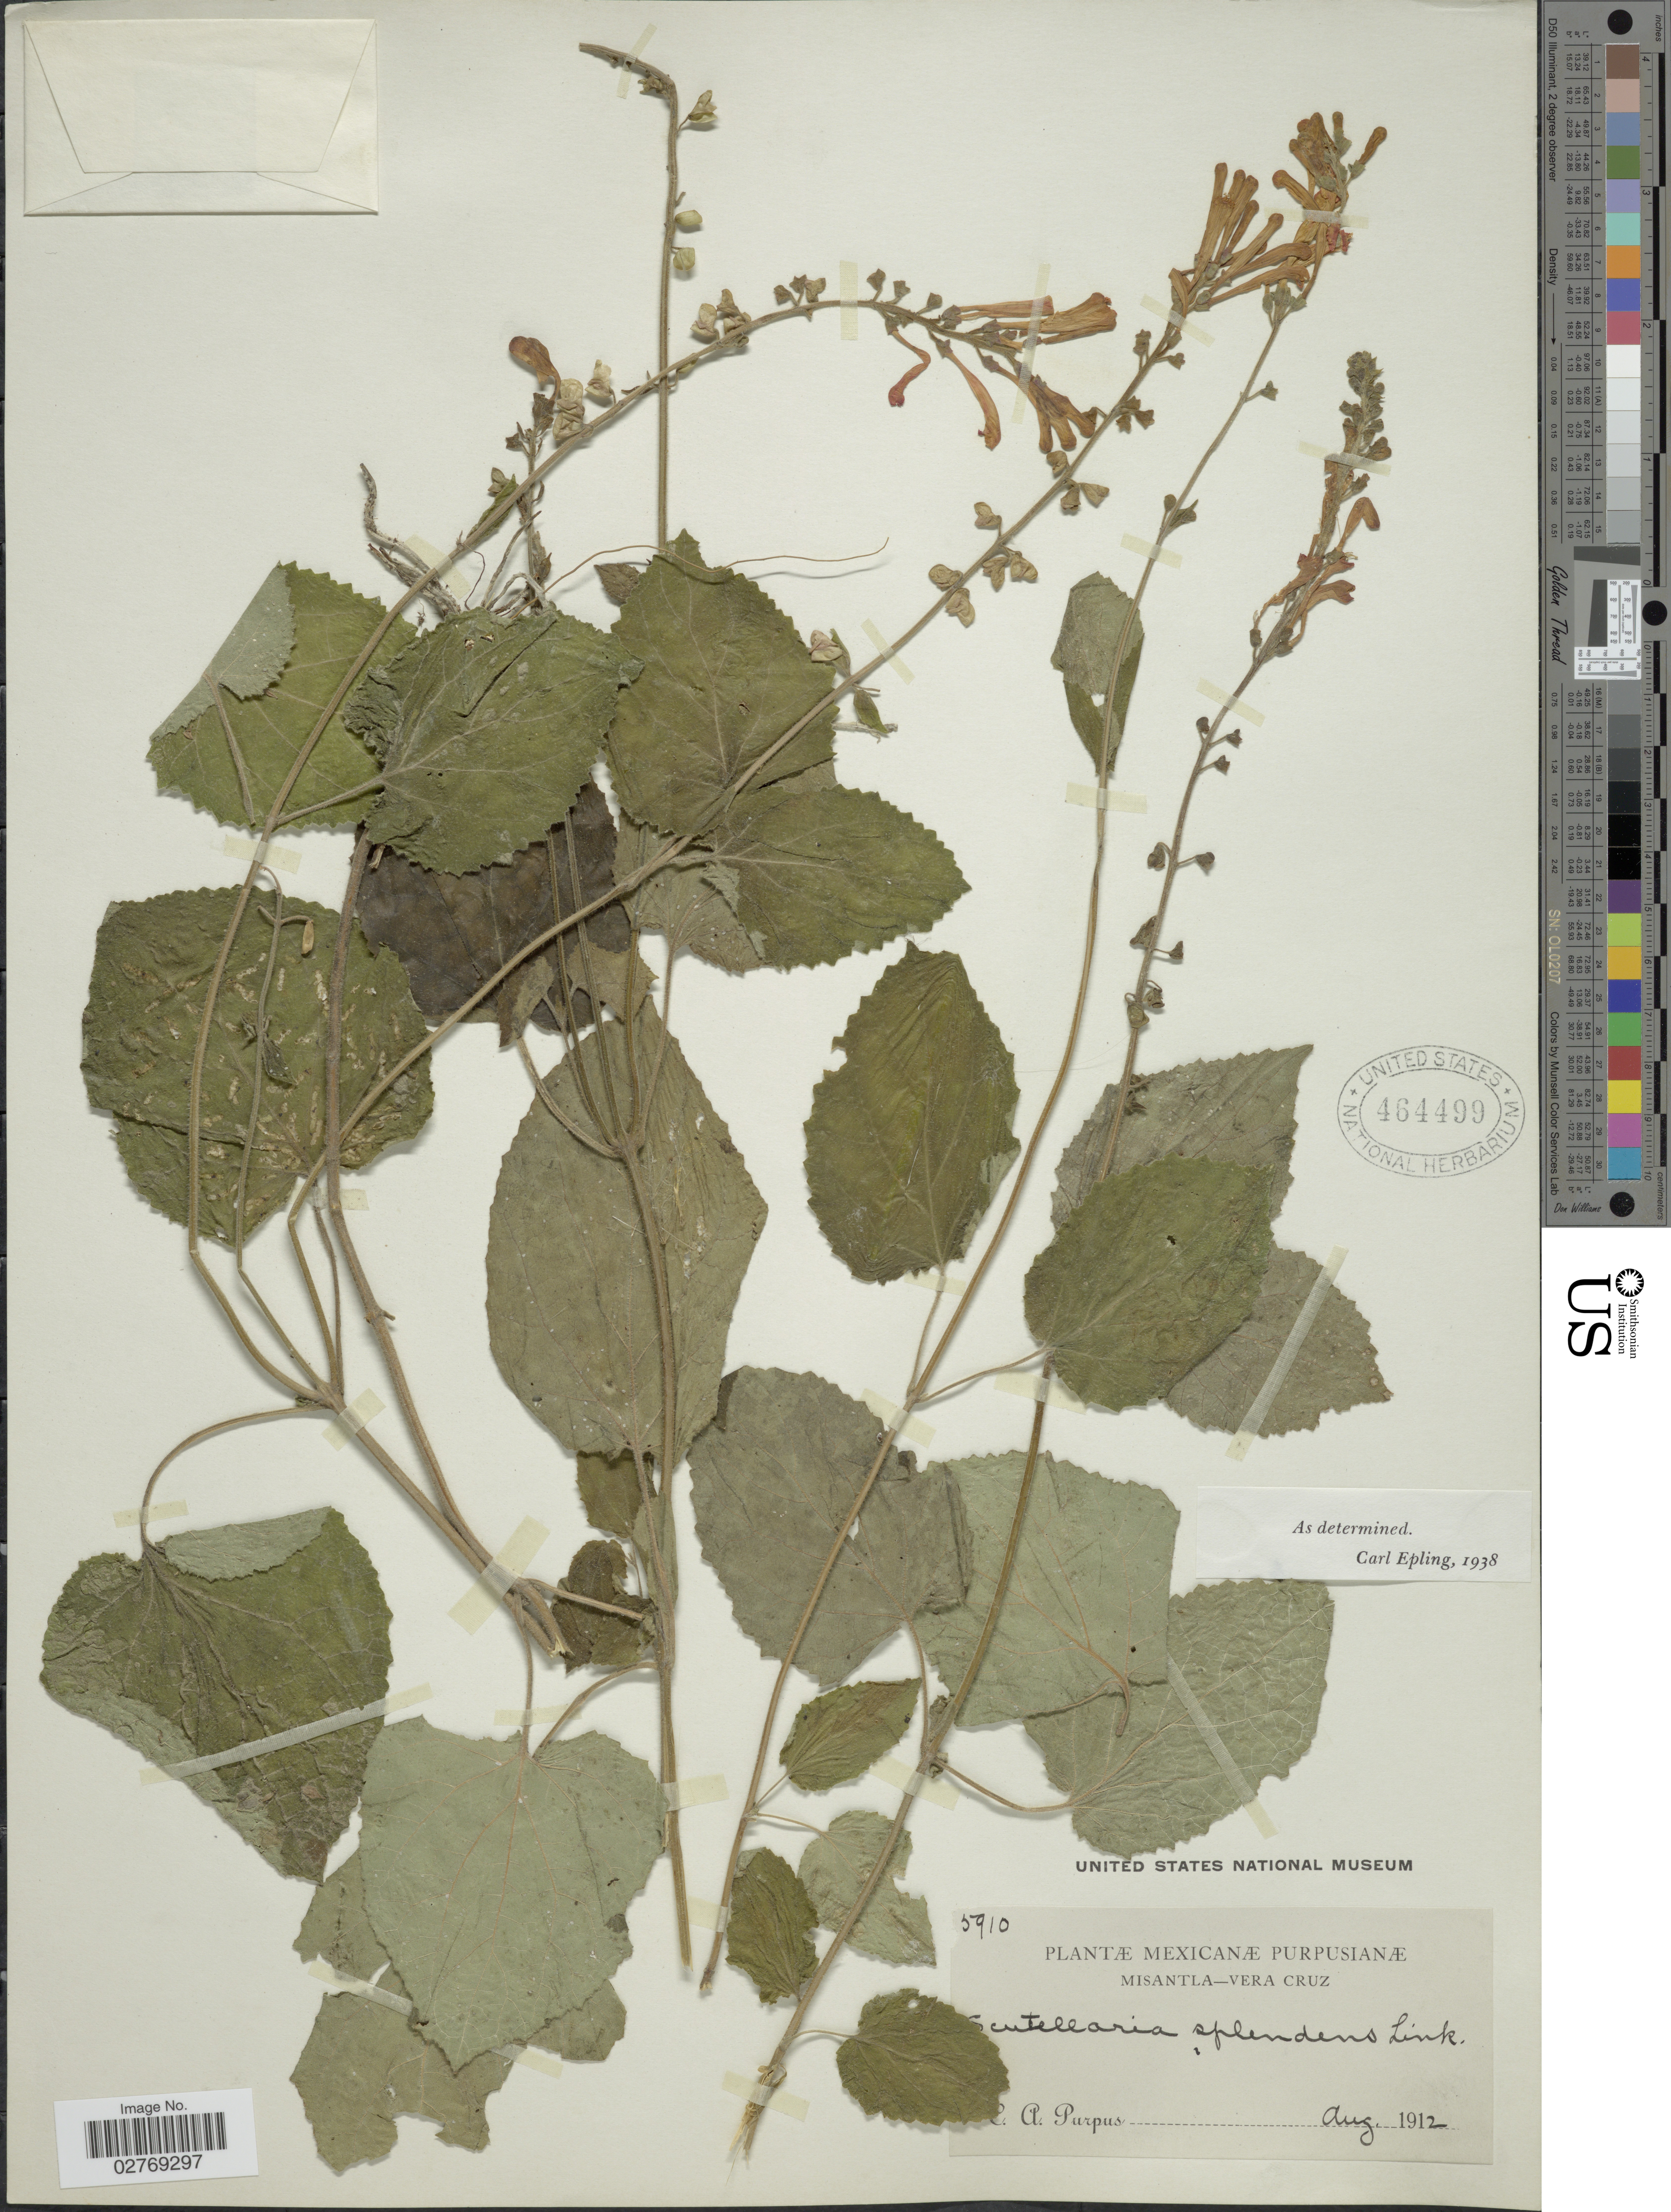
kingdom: Plantae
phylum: Tracheophyta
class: Magnoliopsida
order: Lamiales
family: Lamiaceae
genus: Scutellaria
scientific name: Scutellaria splendens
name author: Link et al.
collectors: C. A. Purpus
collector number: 5910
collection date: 1912-08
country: Mexico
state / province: Veracruz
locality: Misantla - Vera Cruz.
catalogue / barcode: US 464499